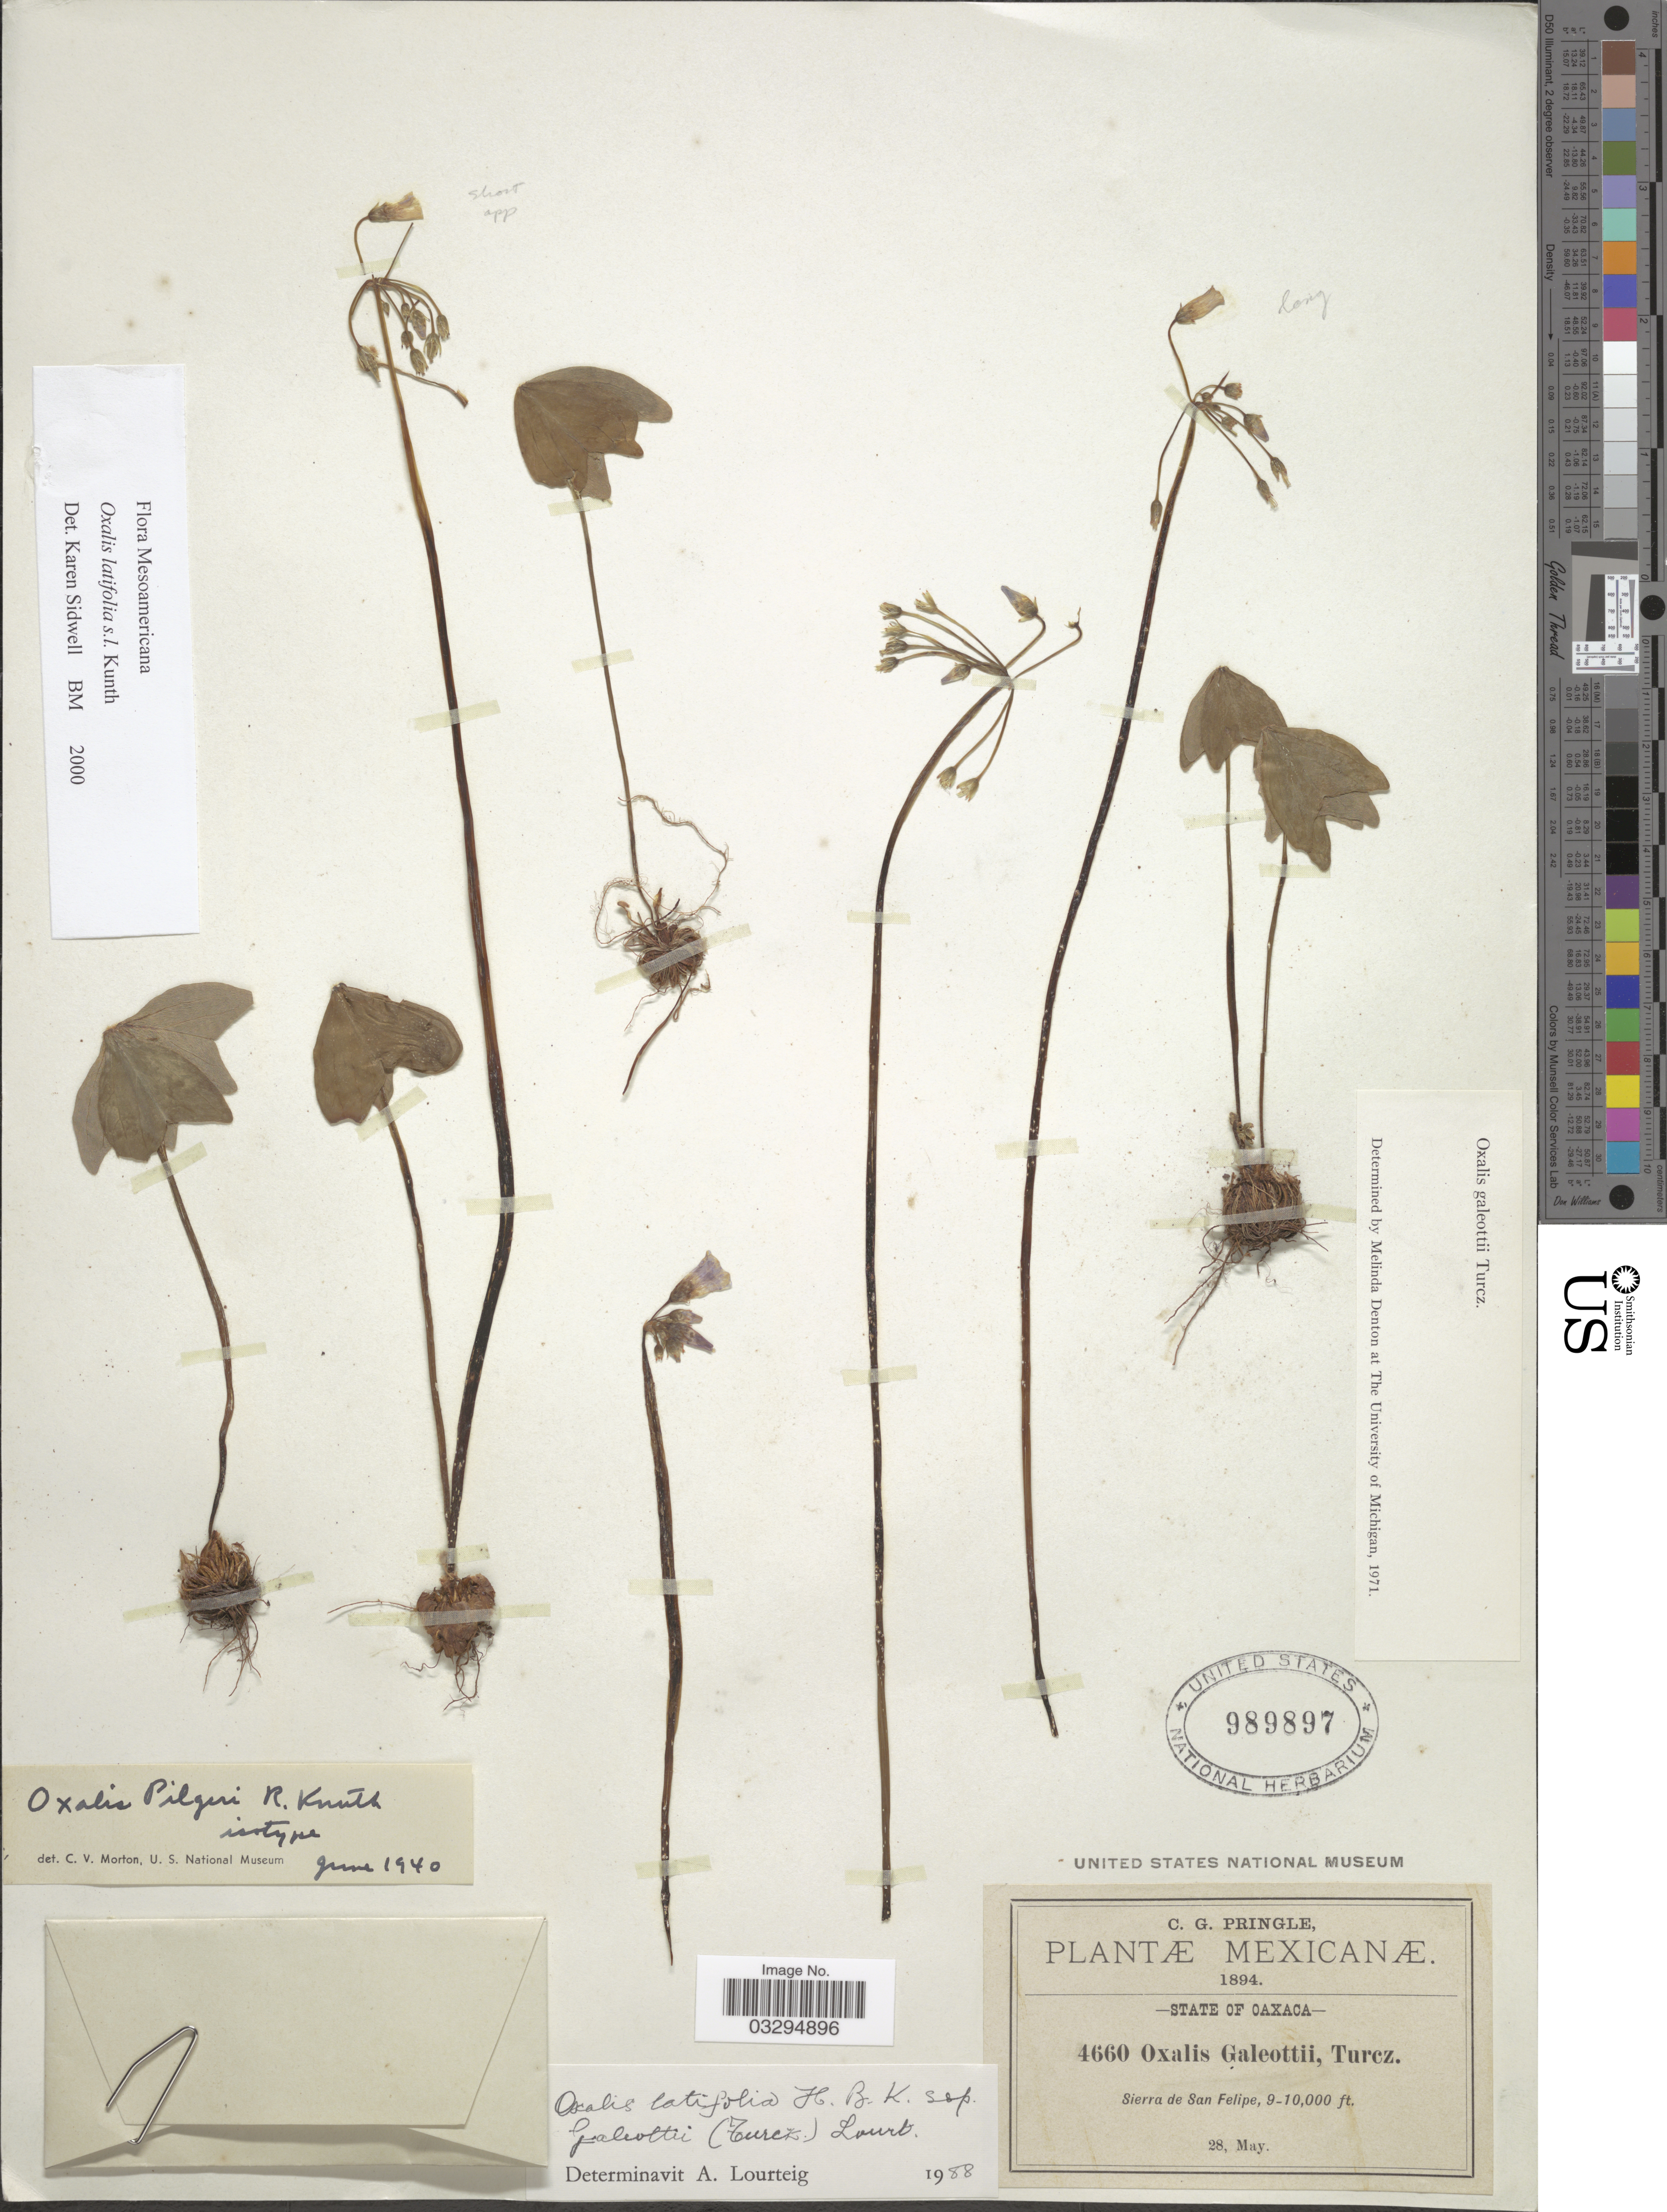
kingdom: Plantae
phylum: Tracheophyta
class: Magnoliopsida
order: Oxalidales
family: Oxalidaceae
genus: Oxalis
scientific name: Oxalis latifolia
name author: Kunth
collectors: C. G. Pringle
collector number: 4660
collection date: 1894-05-28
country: Mexico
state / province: Oaxaca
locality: Sierra de San Felipe.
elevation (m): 2743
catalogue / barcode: US 989897